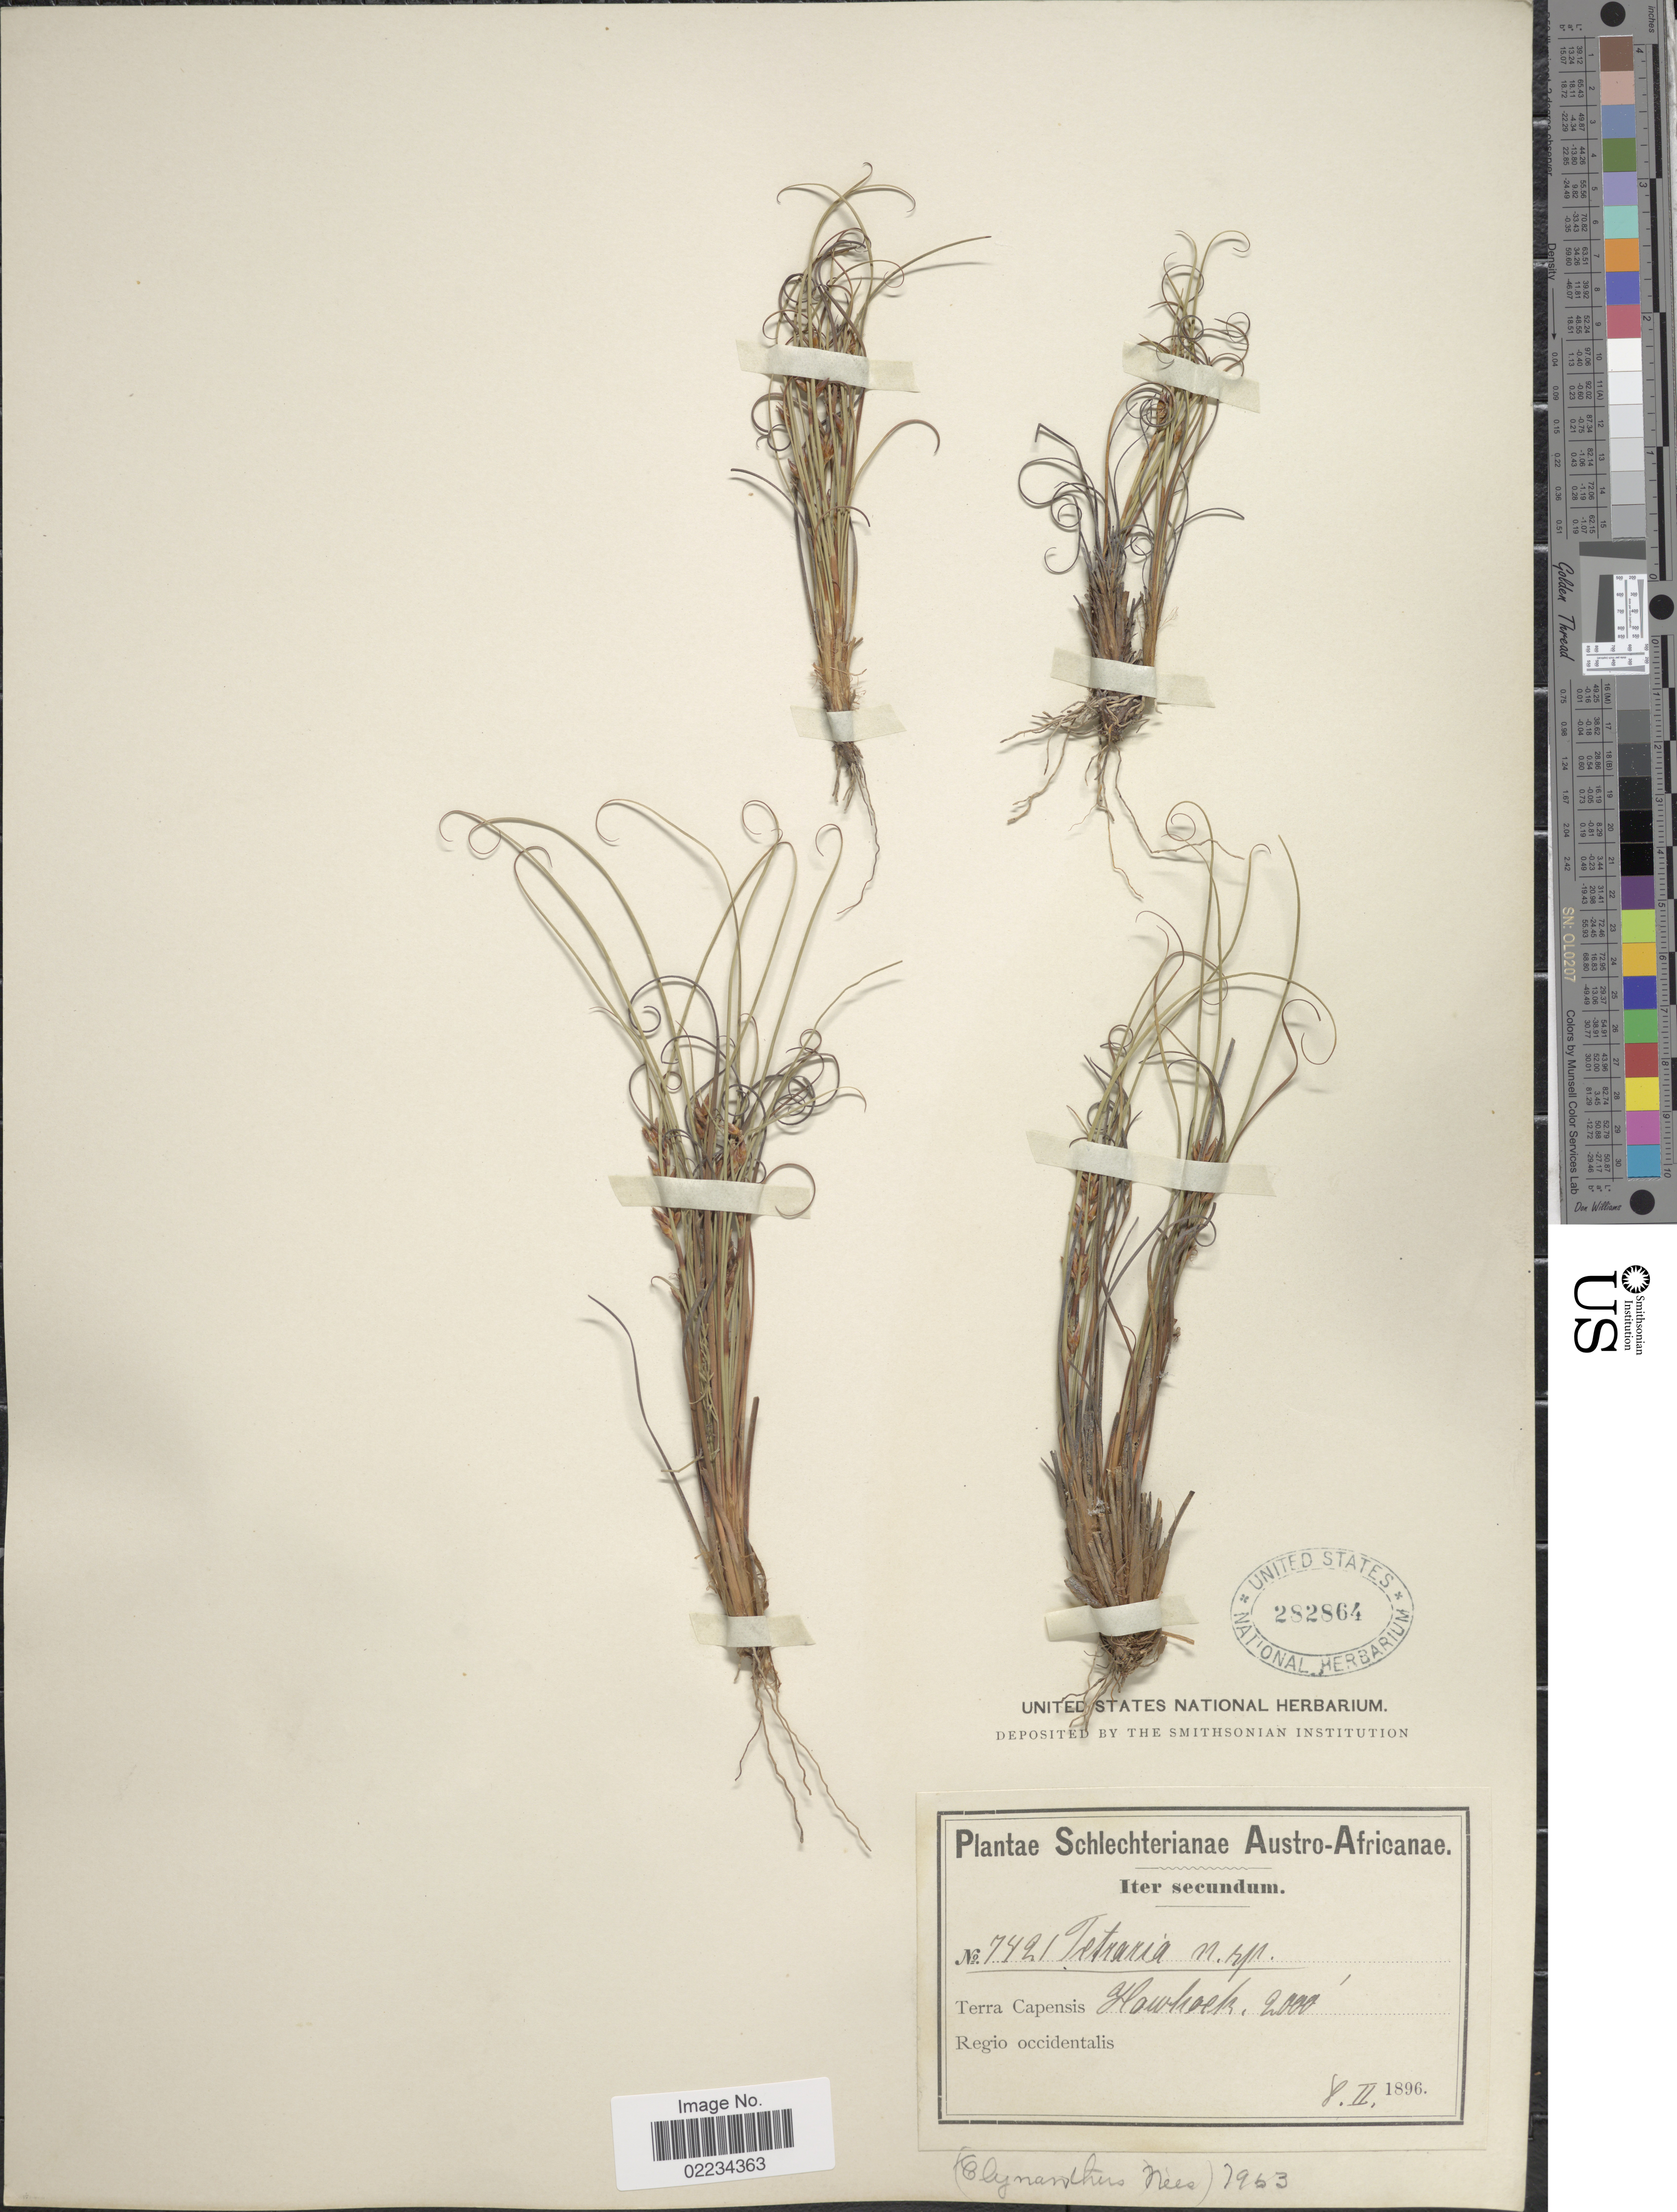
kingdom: Plantae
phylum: Tracheophyta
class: Liliopsida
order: Poales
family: Cyperaceae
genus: Tetraria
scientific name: Tetraria circinalis var. transiens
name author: Kük.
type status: Isotype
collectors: Schlechter, --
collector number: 7421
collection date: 1896-02-08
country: South Africa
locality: Austro-Africanae, Iter secundum, Terra Capensis, How Hoek, Regio occidentalis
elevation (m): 610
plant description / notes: Potential type of Tetraria circinalis (Schrad.) C.B.Clarke var. transiens Kük. Specimen retrieved from general collection and stored at Type Register.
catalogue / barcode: US 282864